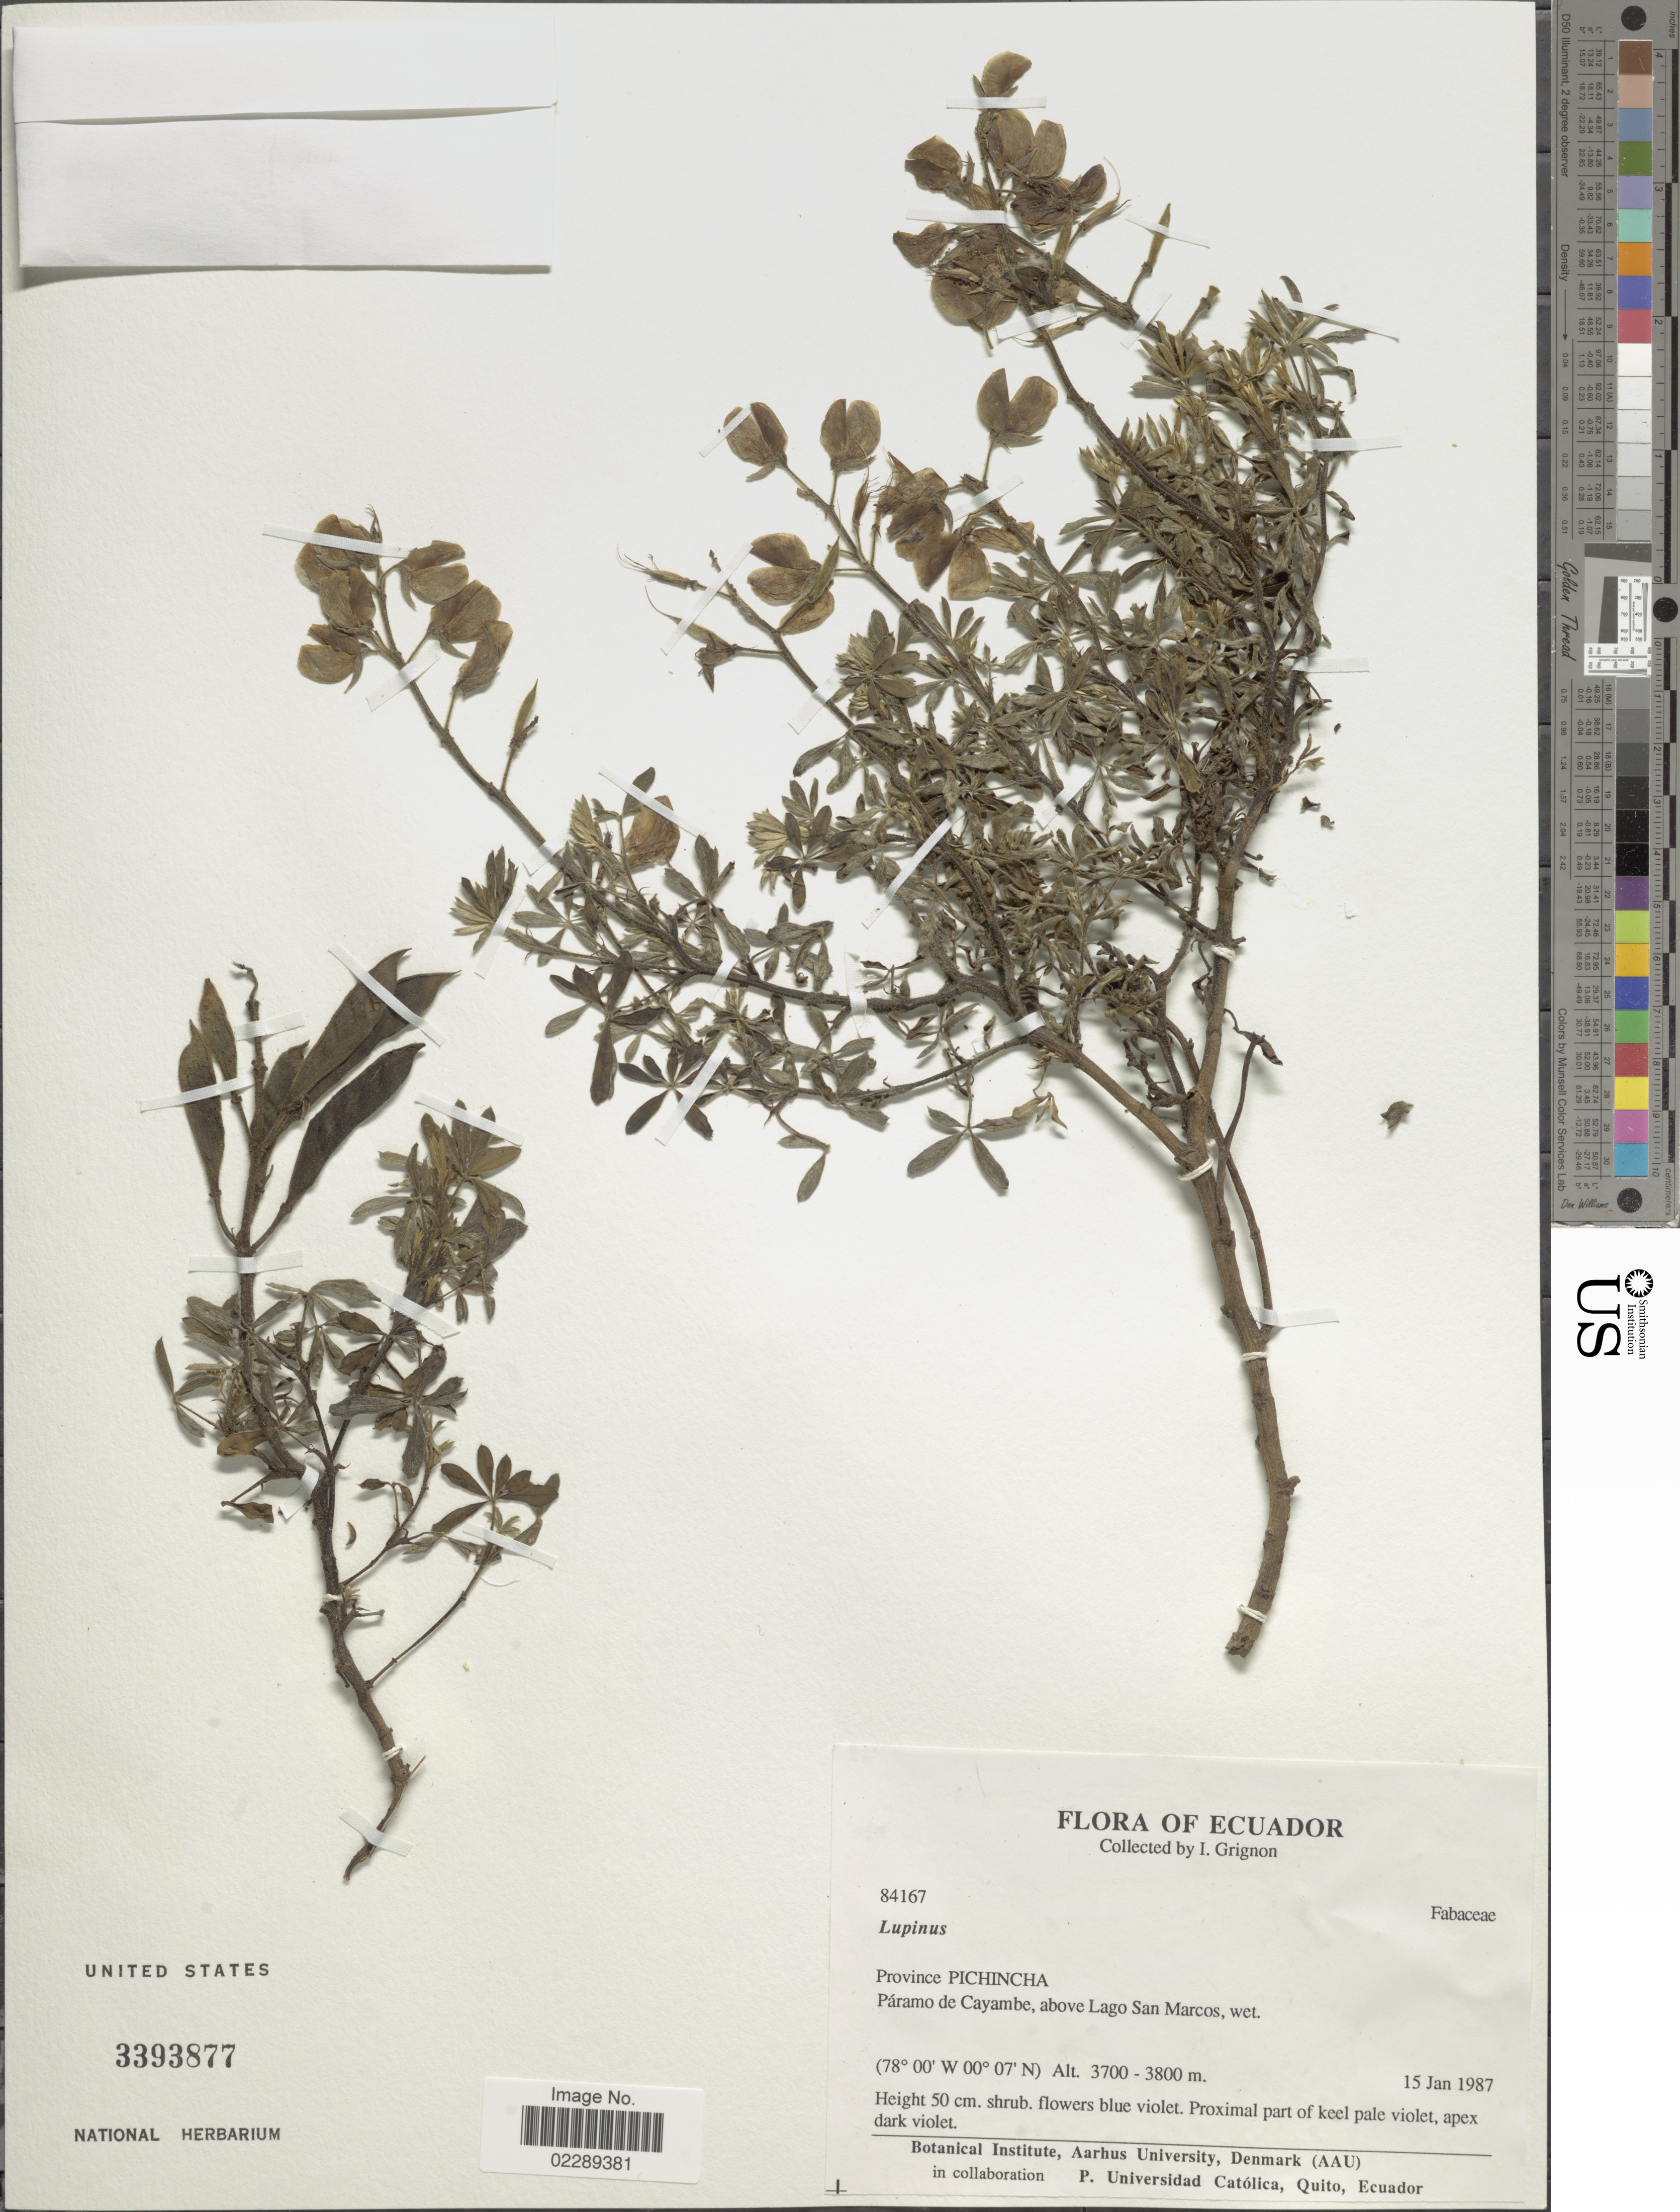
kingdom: Plantae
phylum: Tracheophyta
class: Magnoliopsida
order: Fabales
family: Fabaceae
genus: Lupinus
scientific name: Lupinus sp.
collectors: I. Grignon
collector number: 84167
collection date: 1987-01-15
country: Ecuador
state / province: Pichincha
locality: Province Pichincha. Páramo de Cayambe, above Lago San Marcos, wet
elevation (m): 3700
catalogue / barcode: US 3393877